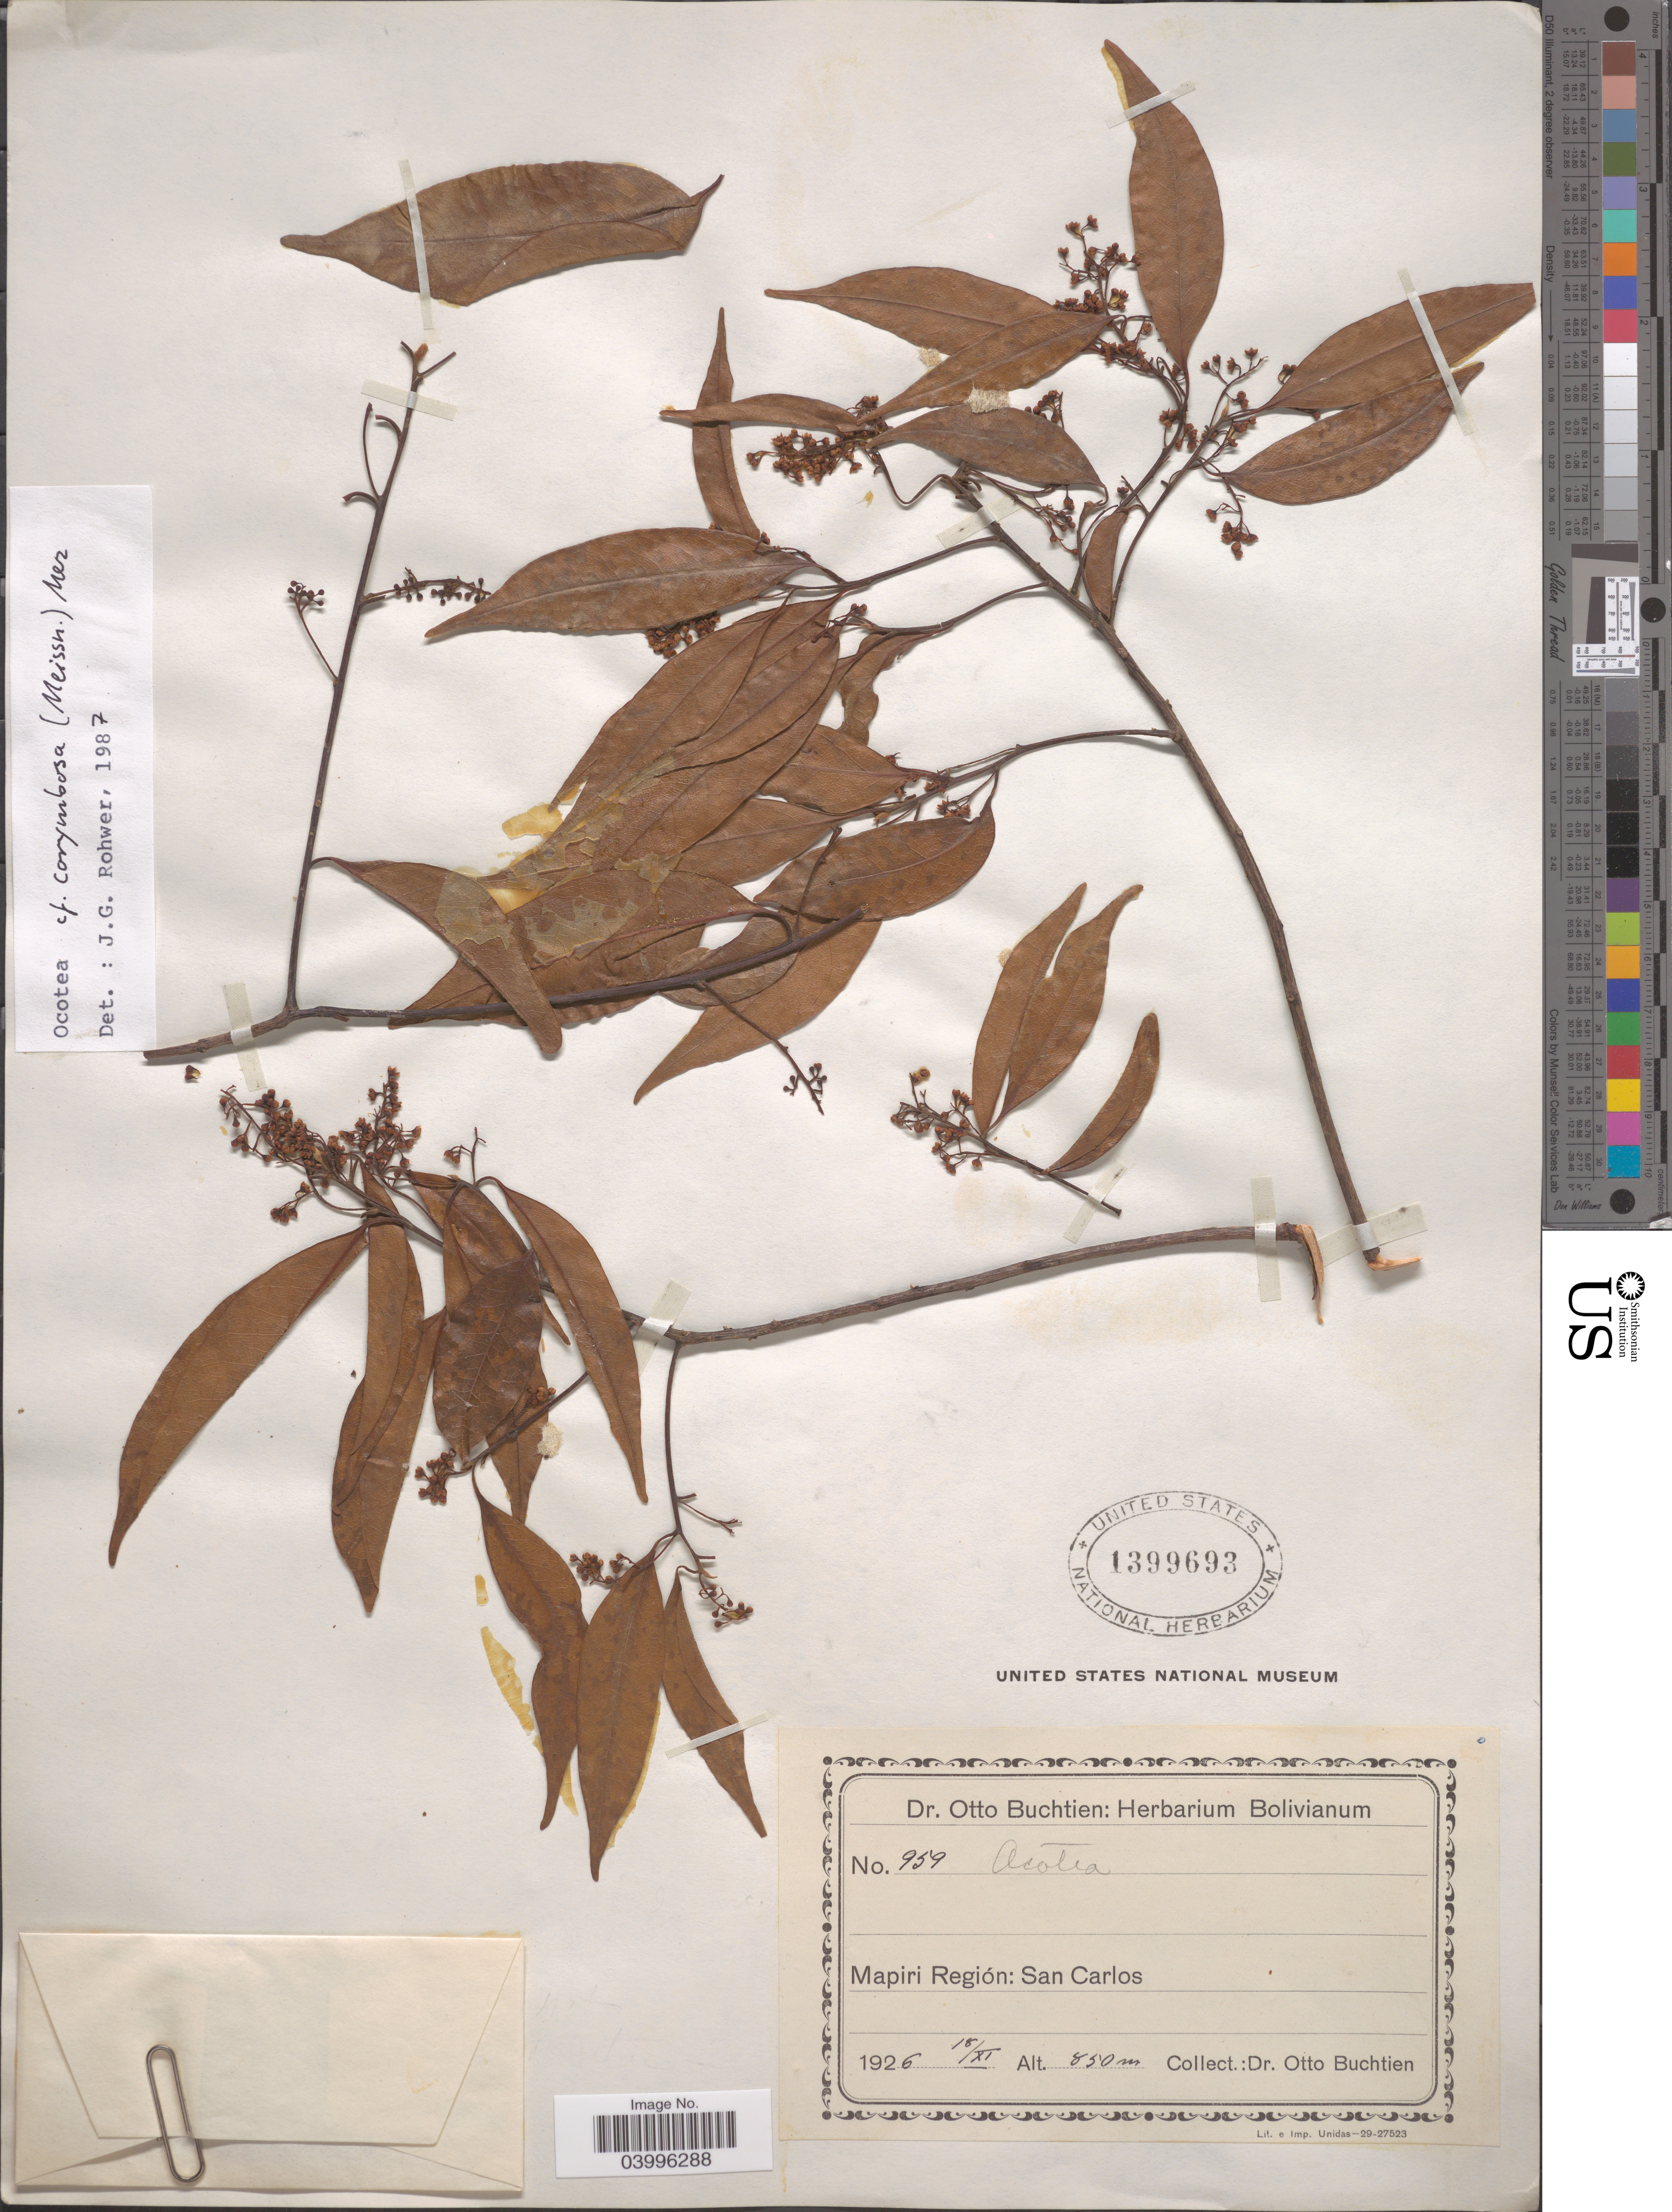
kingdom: Plantae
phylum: Tracheophyta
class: Magnoliopsida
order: Laurales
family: Lauraceae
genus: Ocotea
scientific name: Ocotea corymbosa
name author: (Meisn.) Mez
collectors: O. Buchtien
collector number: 959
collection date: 1926-11-15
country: Bolivia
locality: Mapiri Región: San Carlos.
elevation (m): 850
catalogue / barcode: US 1399693